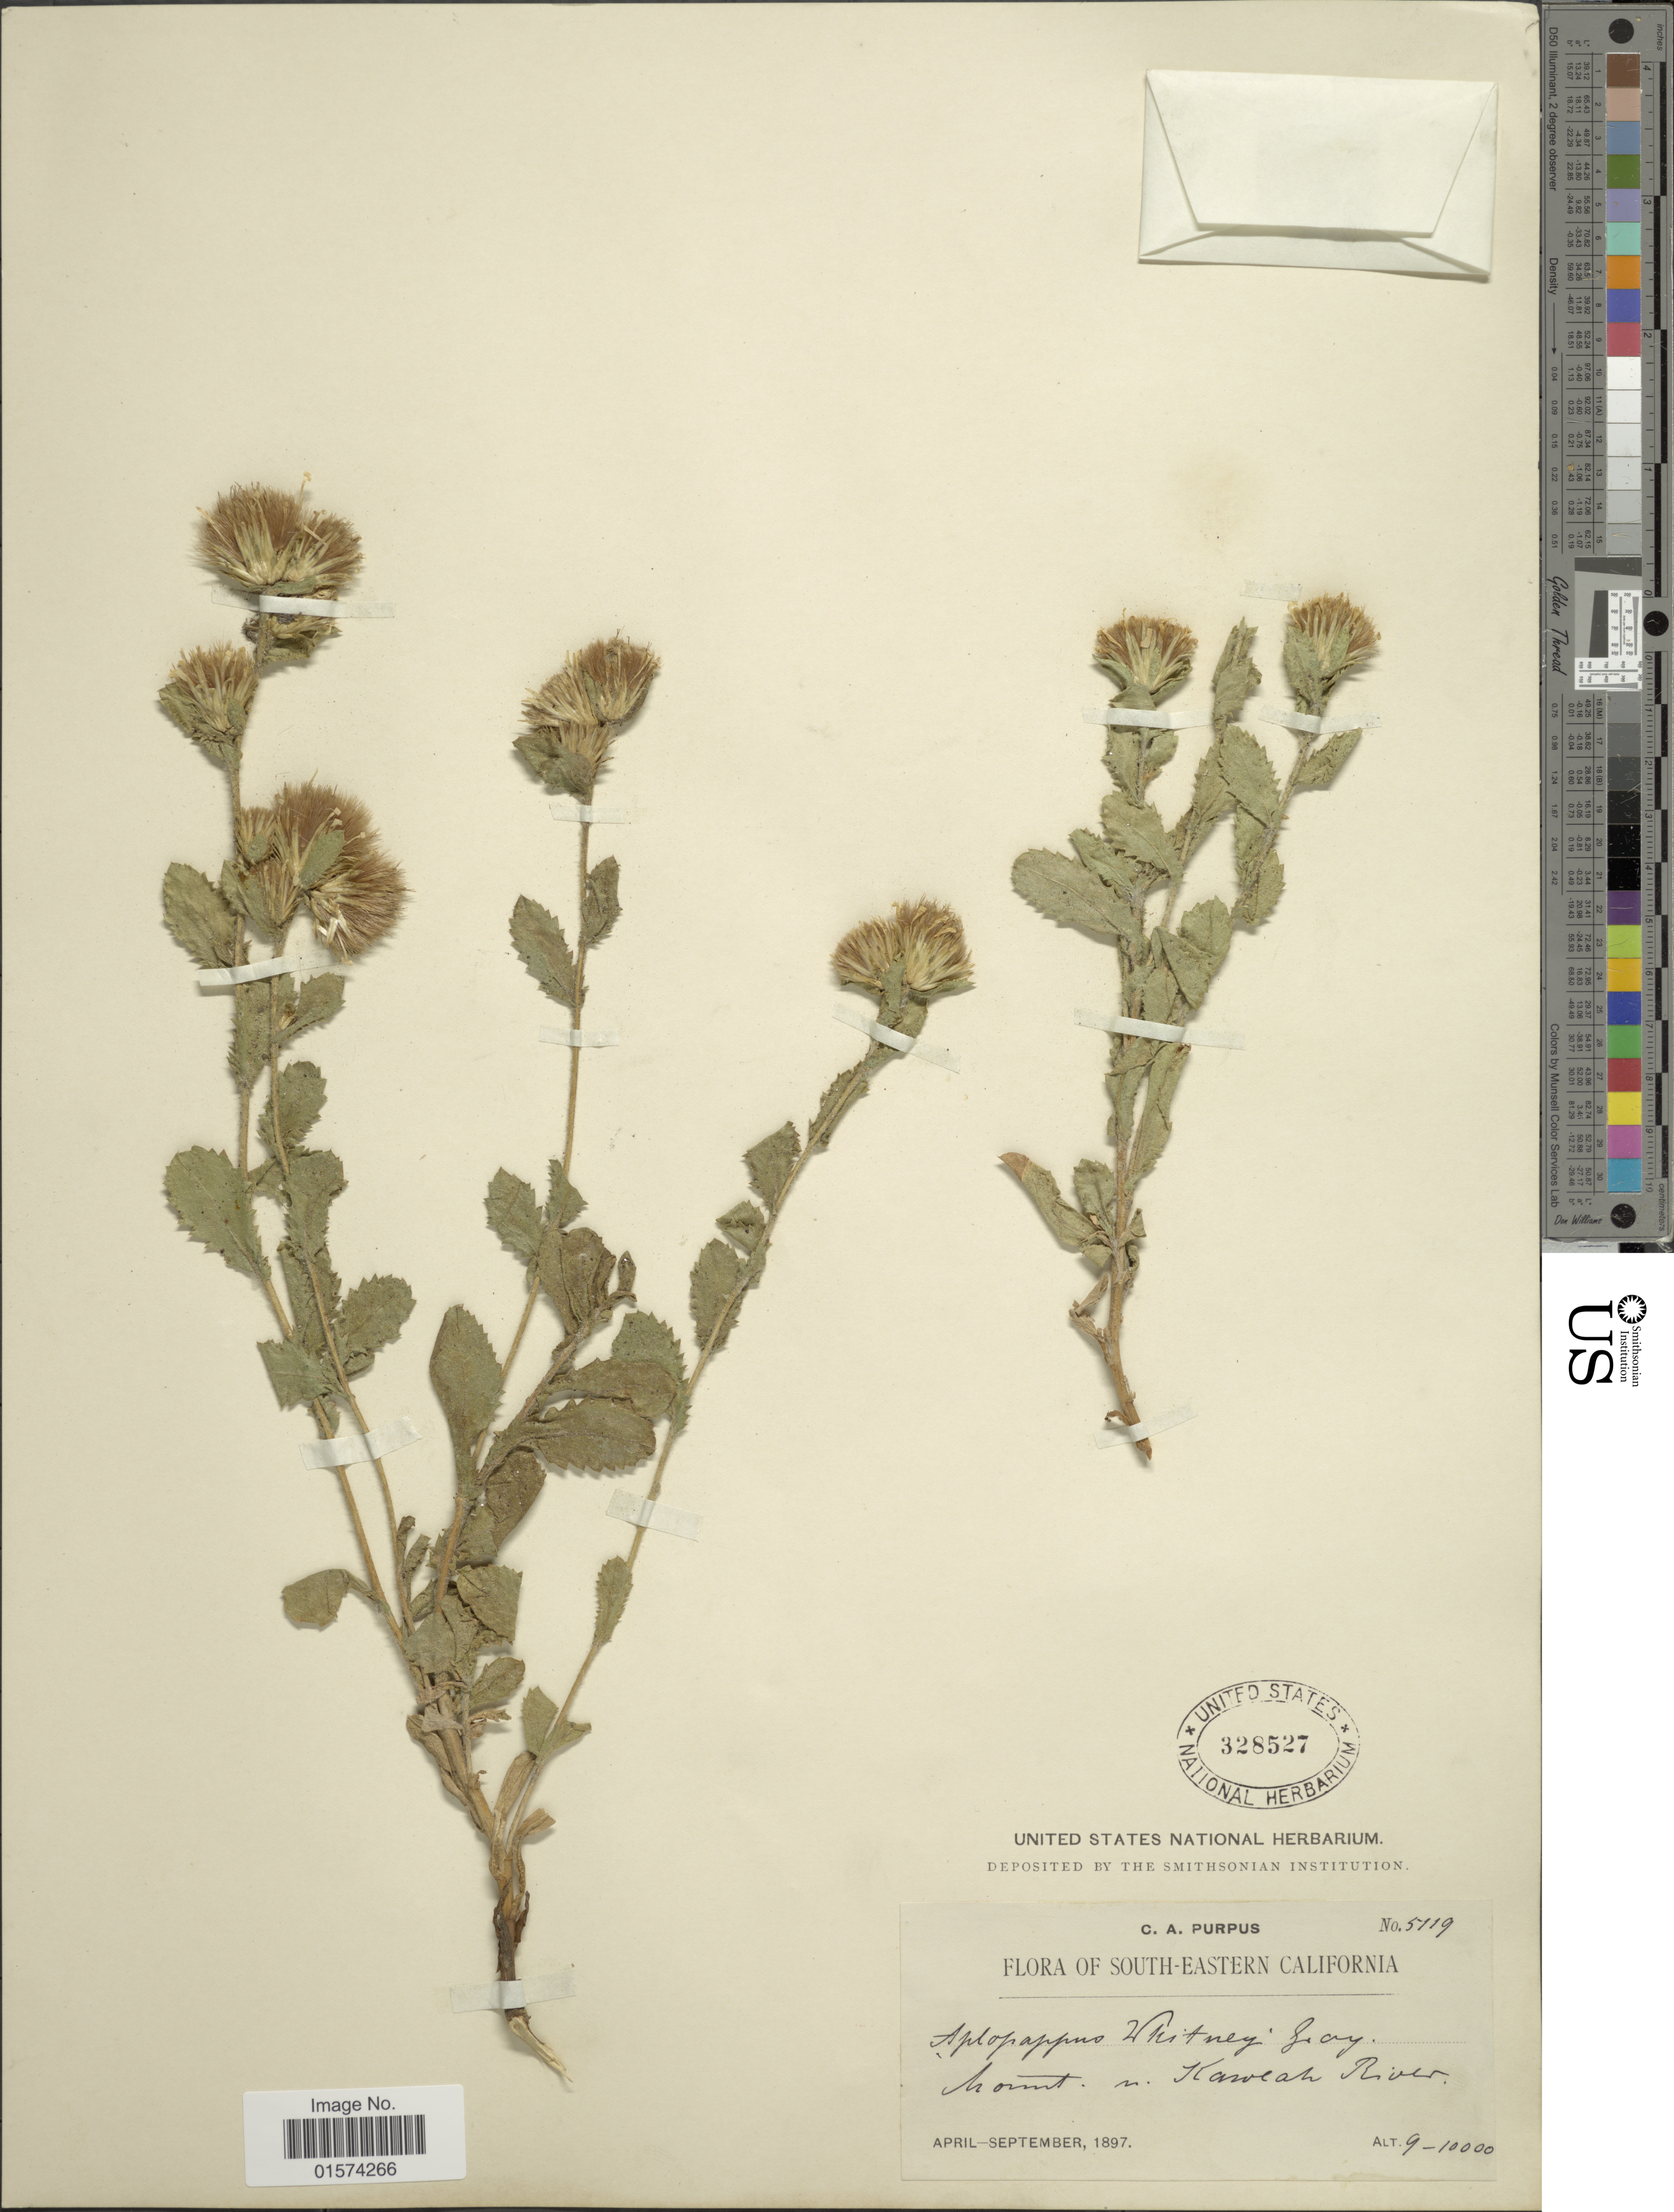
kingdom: Plantae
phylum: Tracheophyta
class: Magnoliopsida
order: Asterales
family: Asteraceae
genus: Hazardia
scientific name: Hazardia whitneyi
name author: (A. Gray) Greene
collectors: C. A. Purpus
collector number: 5119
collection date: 1897-04/1897-09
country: United States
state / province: California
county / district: Tulare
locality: South-Eastern California, Mount n. Kaweah River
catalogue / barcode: US 328527